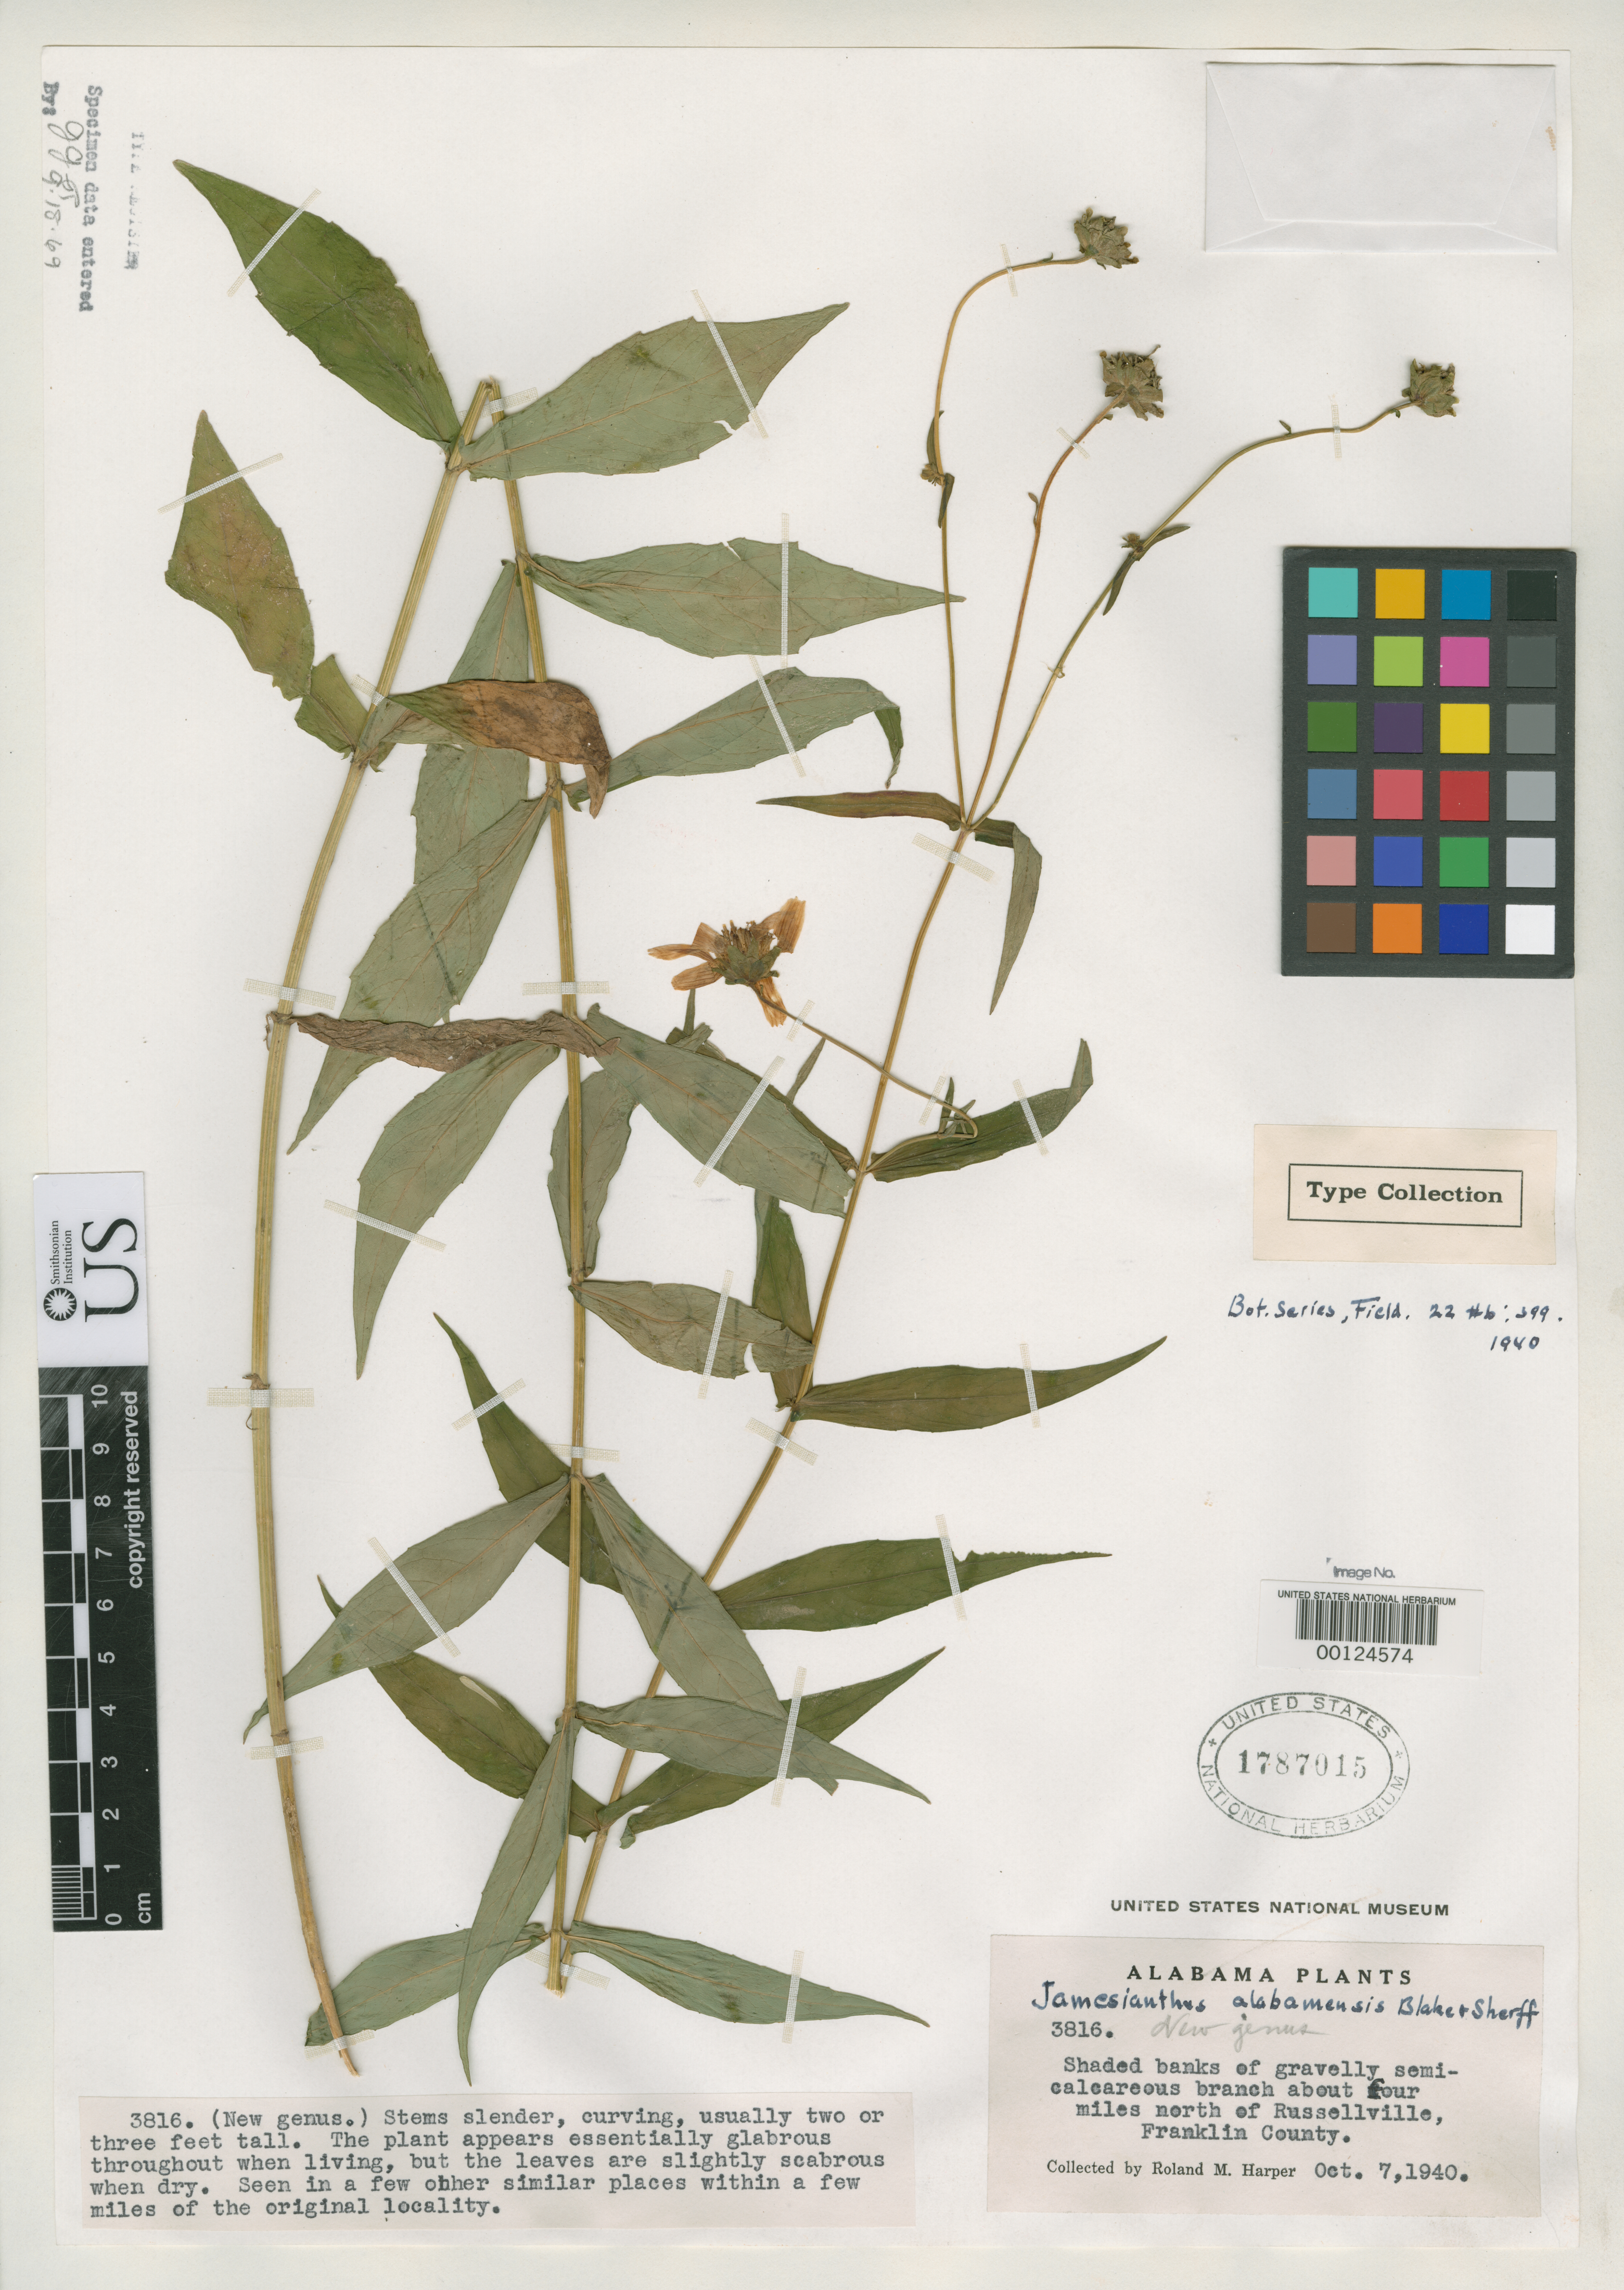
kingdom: Plantae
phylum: Tracheophyta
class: Magnoliopsida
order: Asterales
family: Asteraceae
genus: Jamesianthus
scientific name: Jamesianthus alabamensis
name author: S.F. Blake & Sherff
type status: Isotype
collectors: R. M. Harper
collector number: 3816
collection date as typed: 07 Oct 1940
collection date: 1940-10-07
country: United States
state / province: Alabama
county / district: Franklin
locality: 4 km N of Russellville.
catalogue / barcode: US 1787015